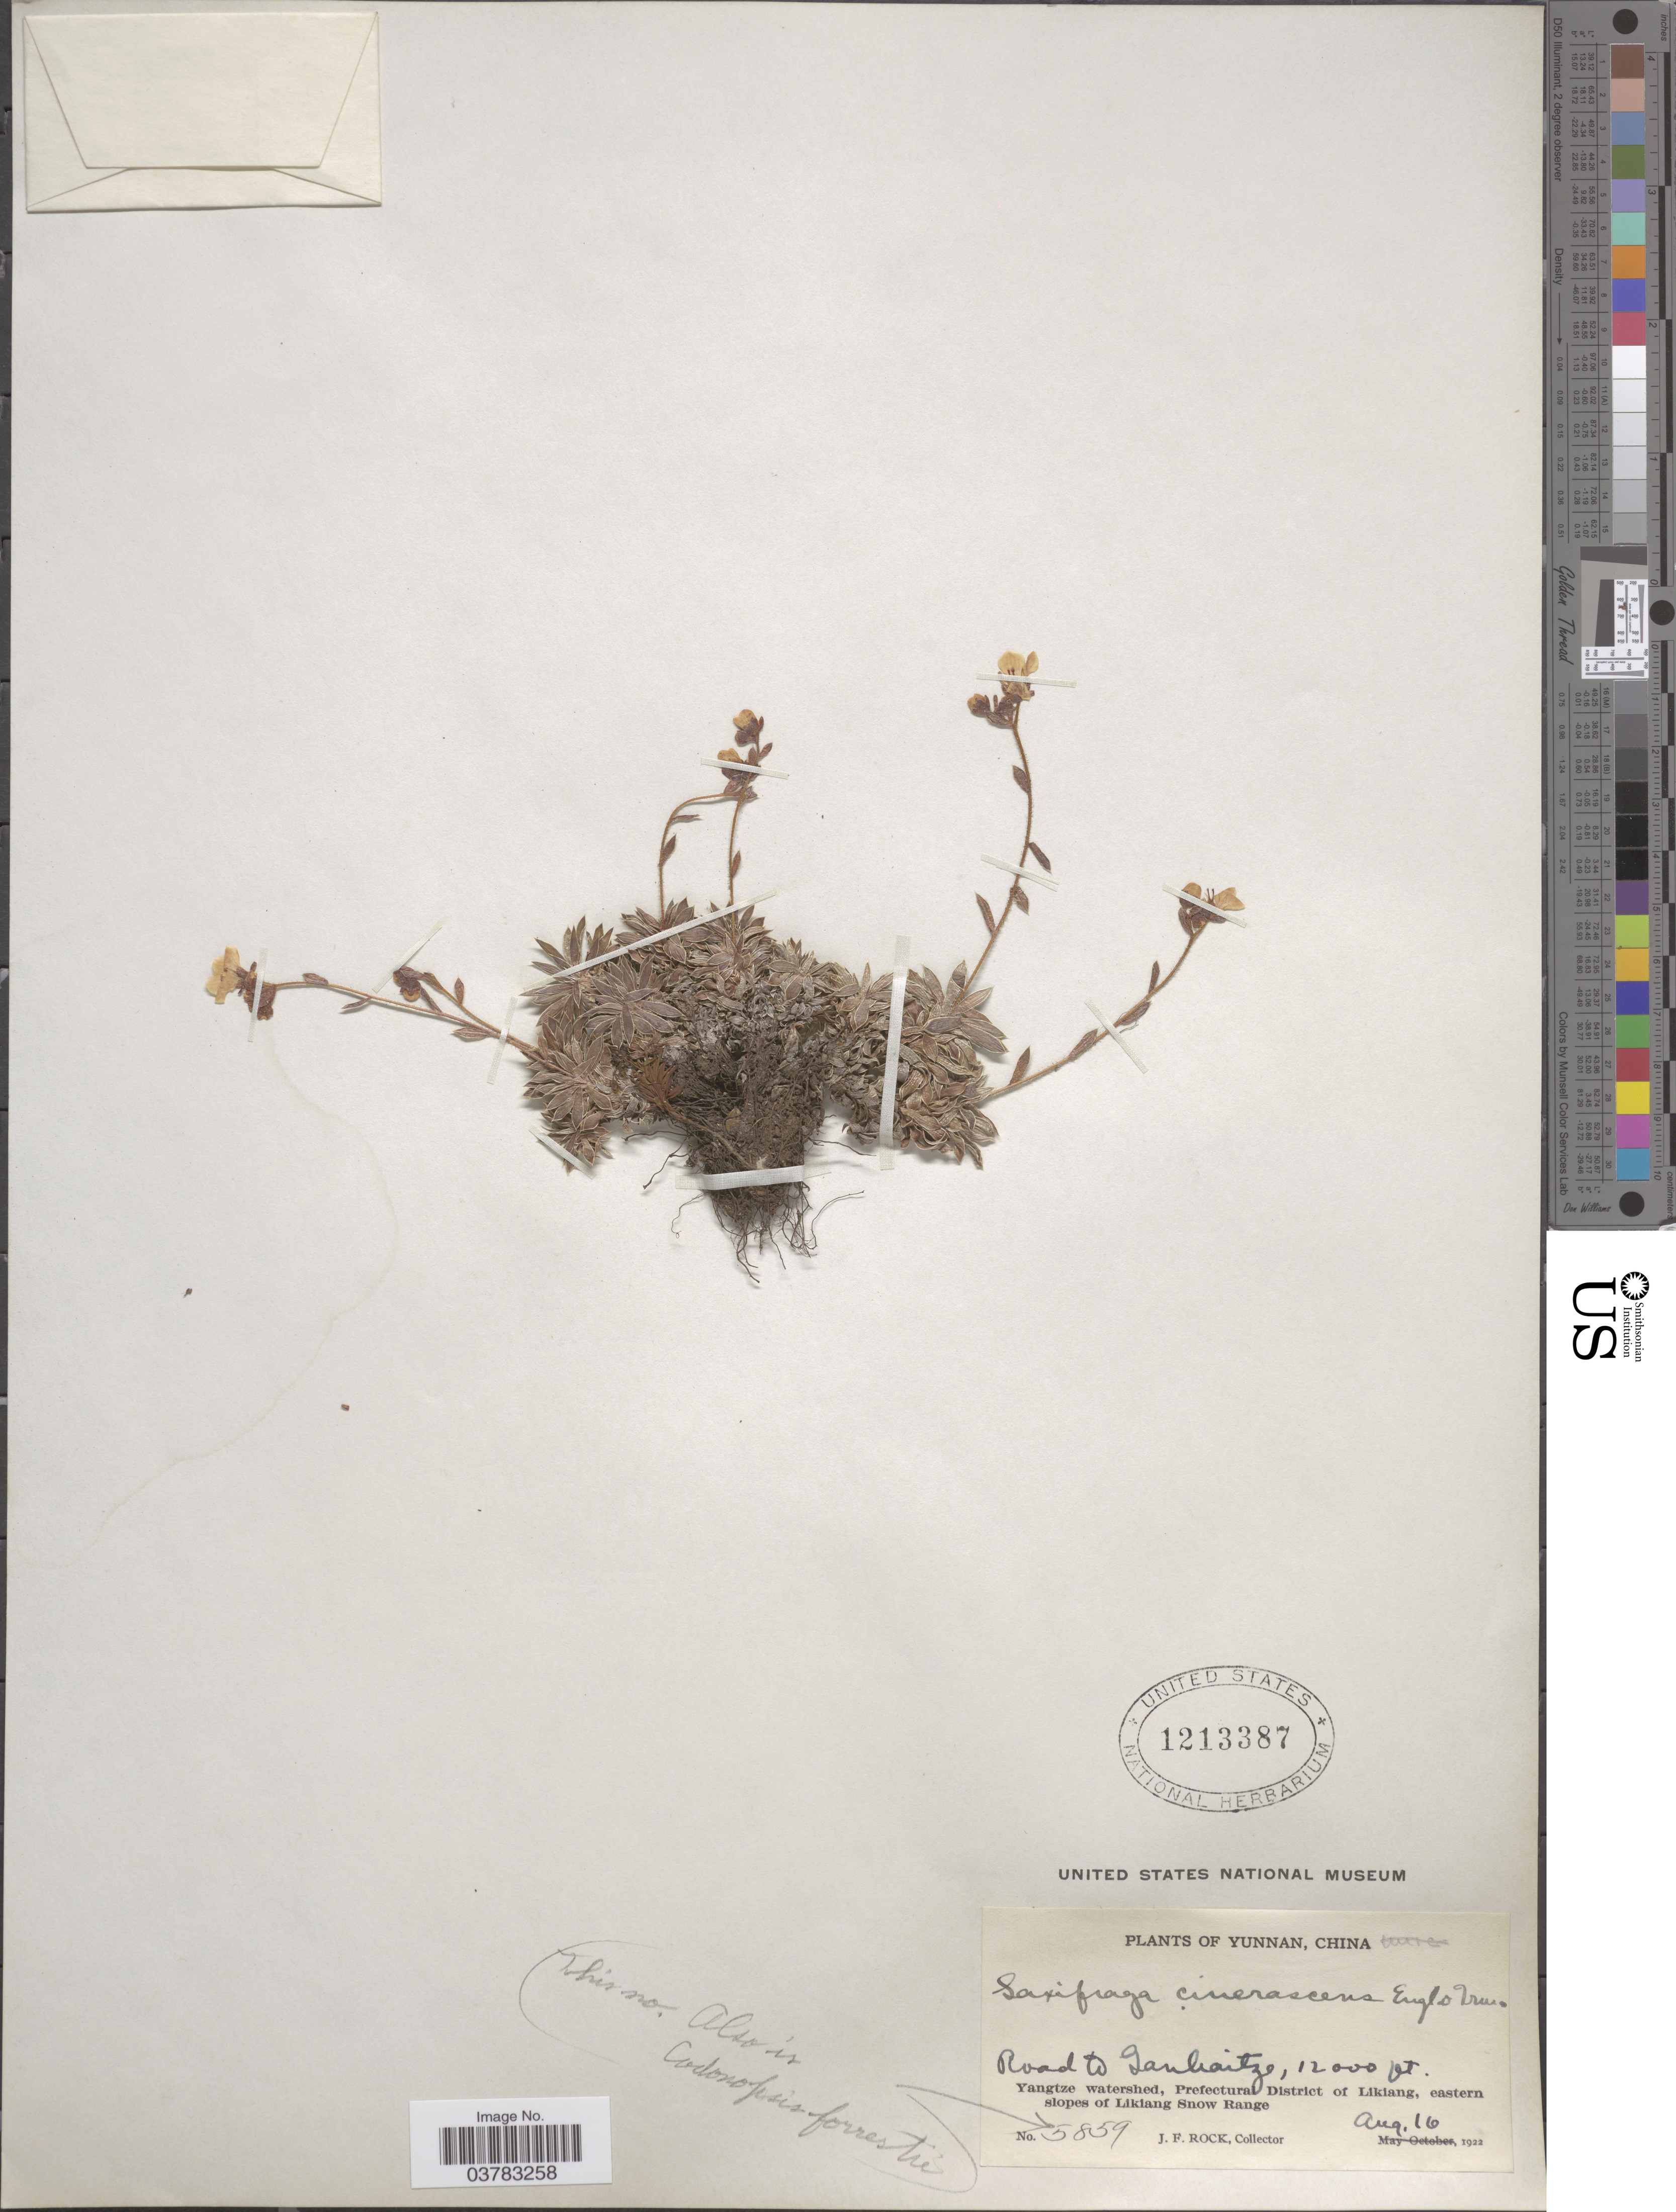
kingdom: Plantae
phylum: Tracheophyta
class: Magnoliopsida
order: Saxifragales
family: Saxifragaceae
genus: Saxifraga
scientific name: Saxifraga cinerascens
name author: Engl. & Irmsch.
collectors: J. Rock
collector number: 5859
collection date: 1922-08-16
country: China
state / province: Yunnan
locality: Road to Ganhaitze. Yangtze watershed, Prefectural District of Likiang, eastern slopes of Likiang Snow Range.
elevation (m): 3658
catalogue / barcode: US 1213387